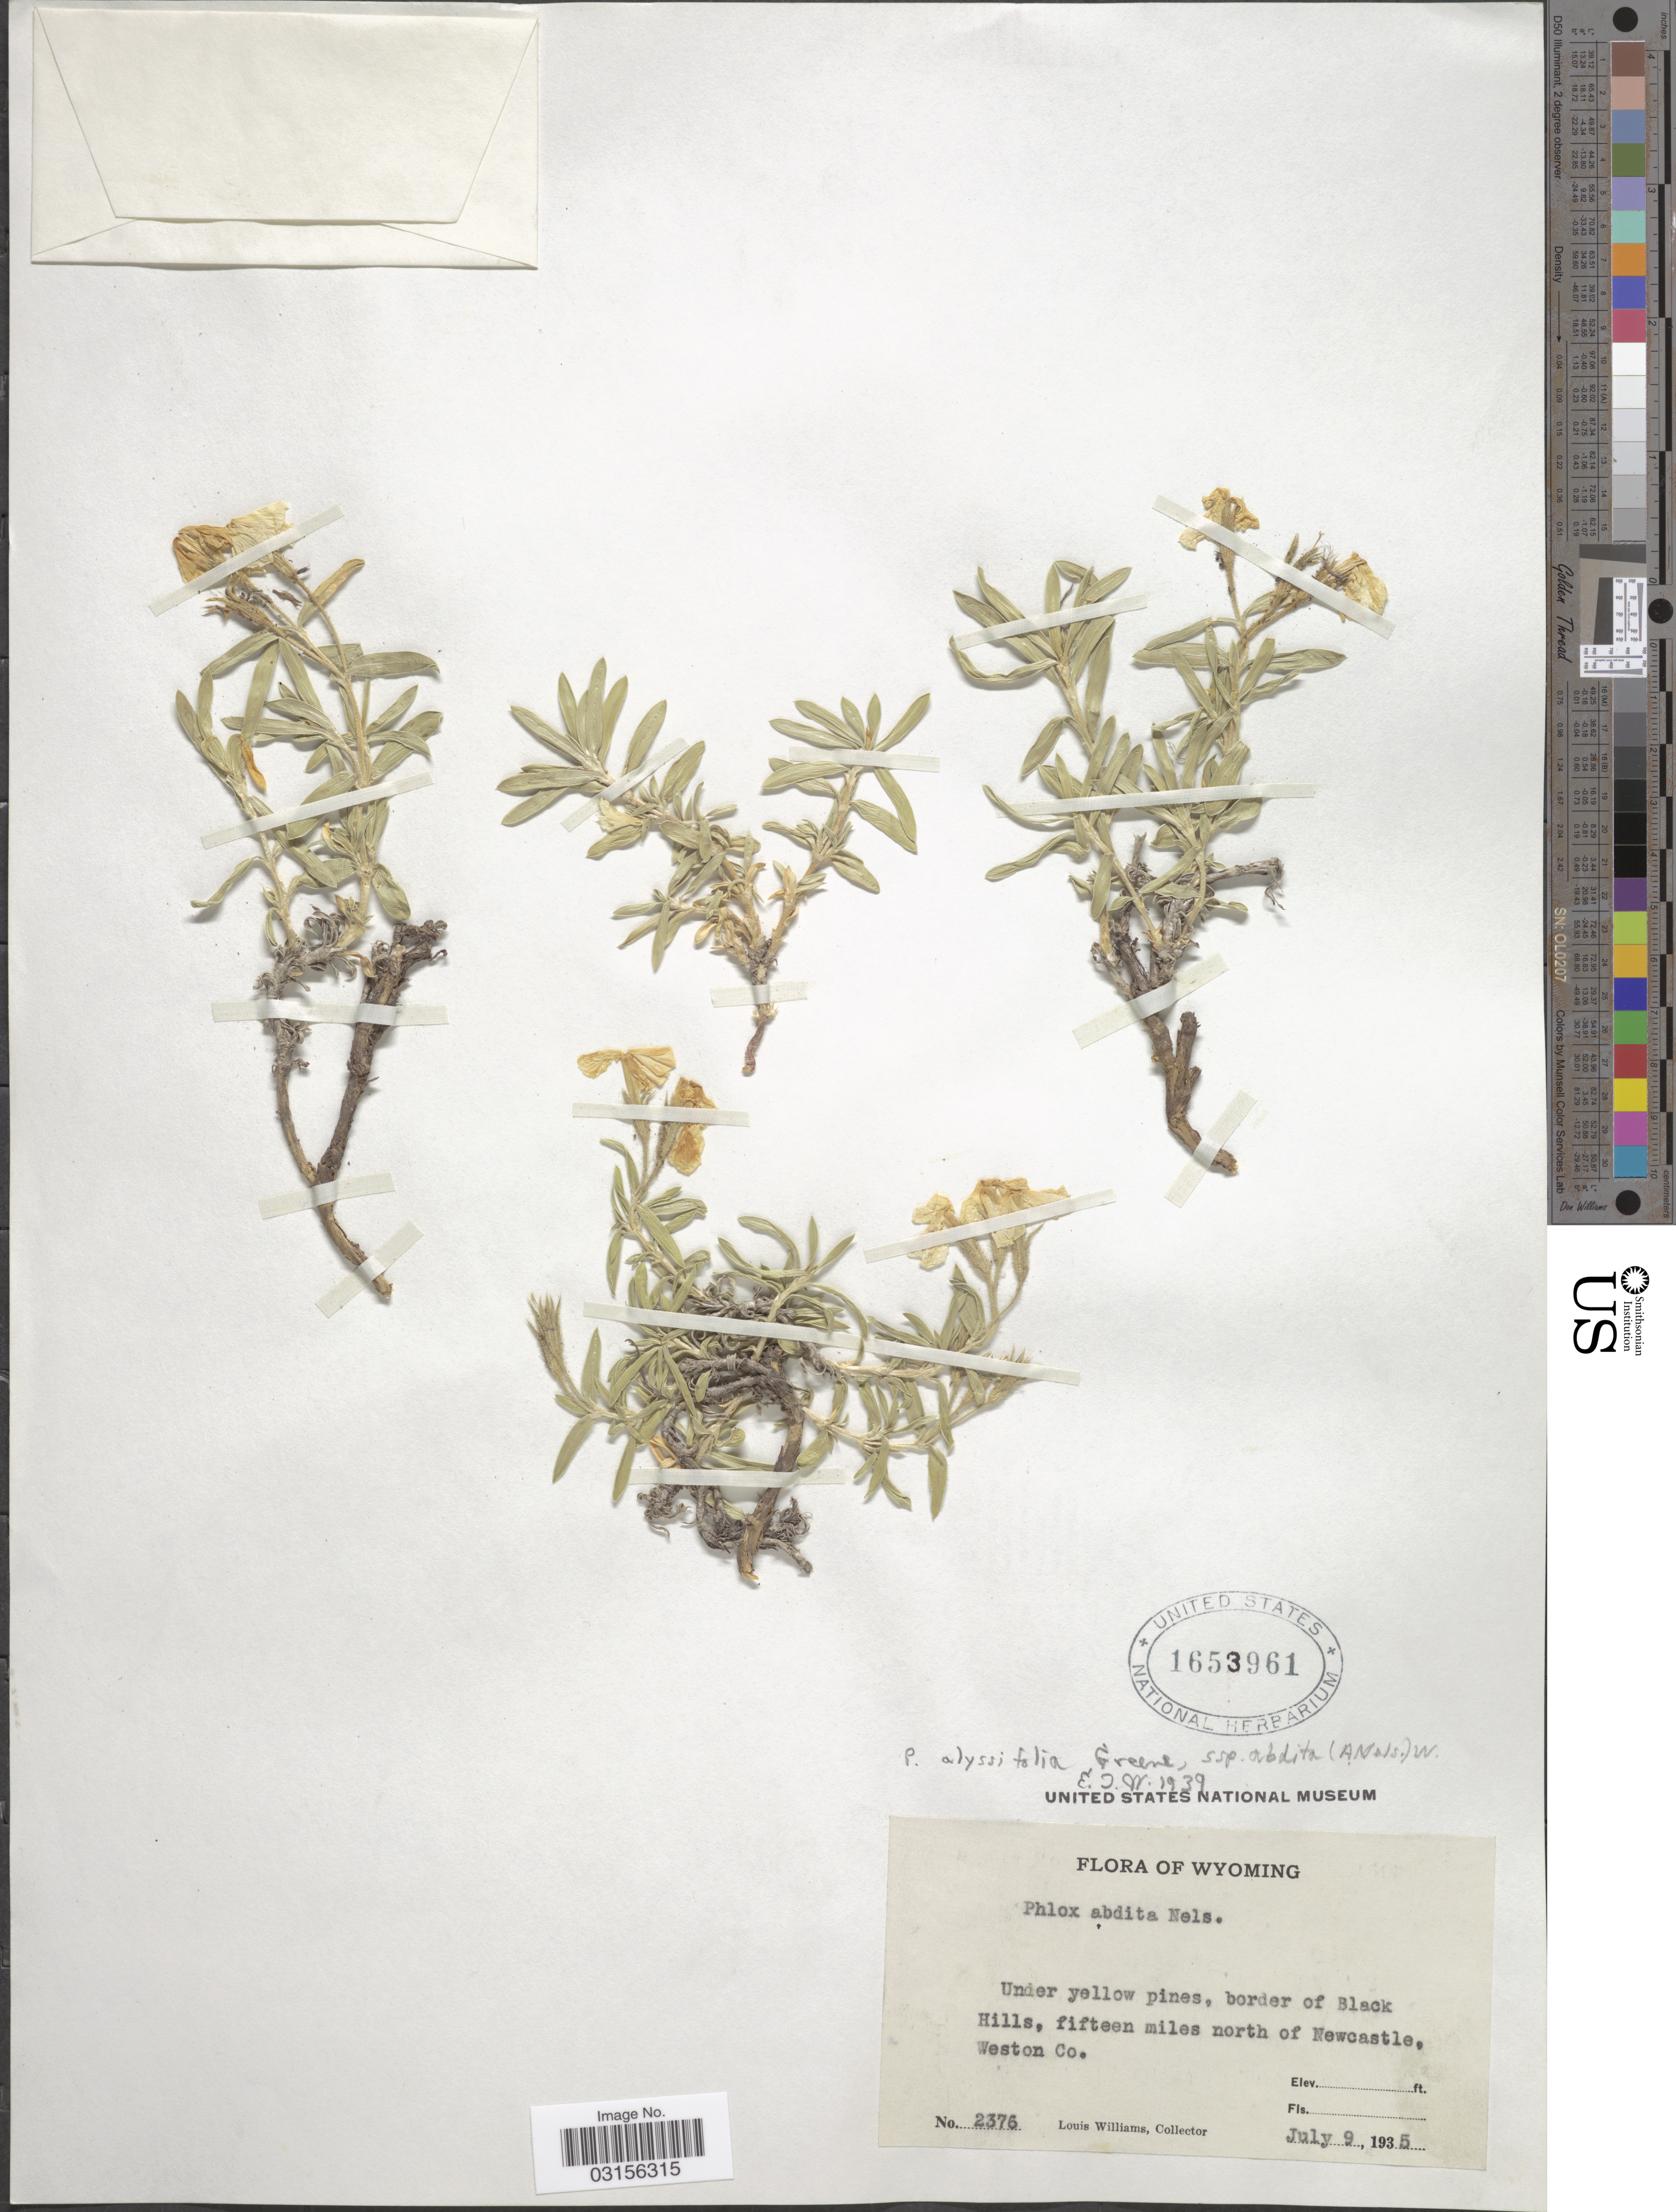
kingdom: Plantae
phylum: Tracheophyta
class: Magnoliopsida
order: Ericales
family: Polemoniaceae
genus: Phlox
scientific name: Phlox alyssifolia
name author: Greene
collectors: L. G. Williams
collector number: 2376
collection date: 1935-07-09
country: United States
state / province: Wyoming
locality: Border of Black Hills, fifteen miles north of Newcastle, Weston Co.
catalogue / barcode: US 1653961